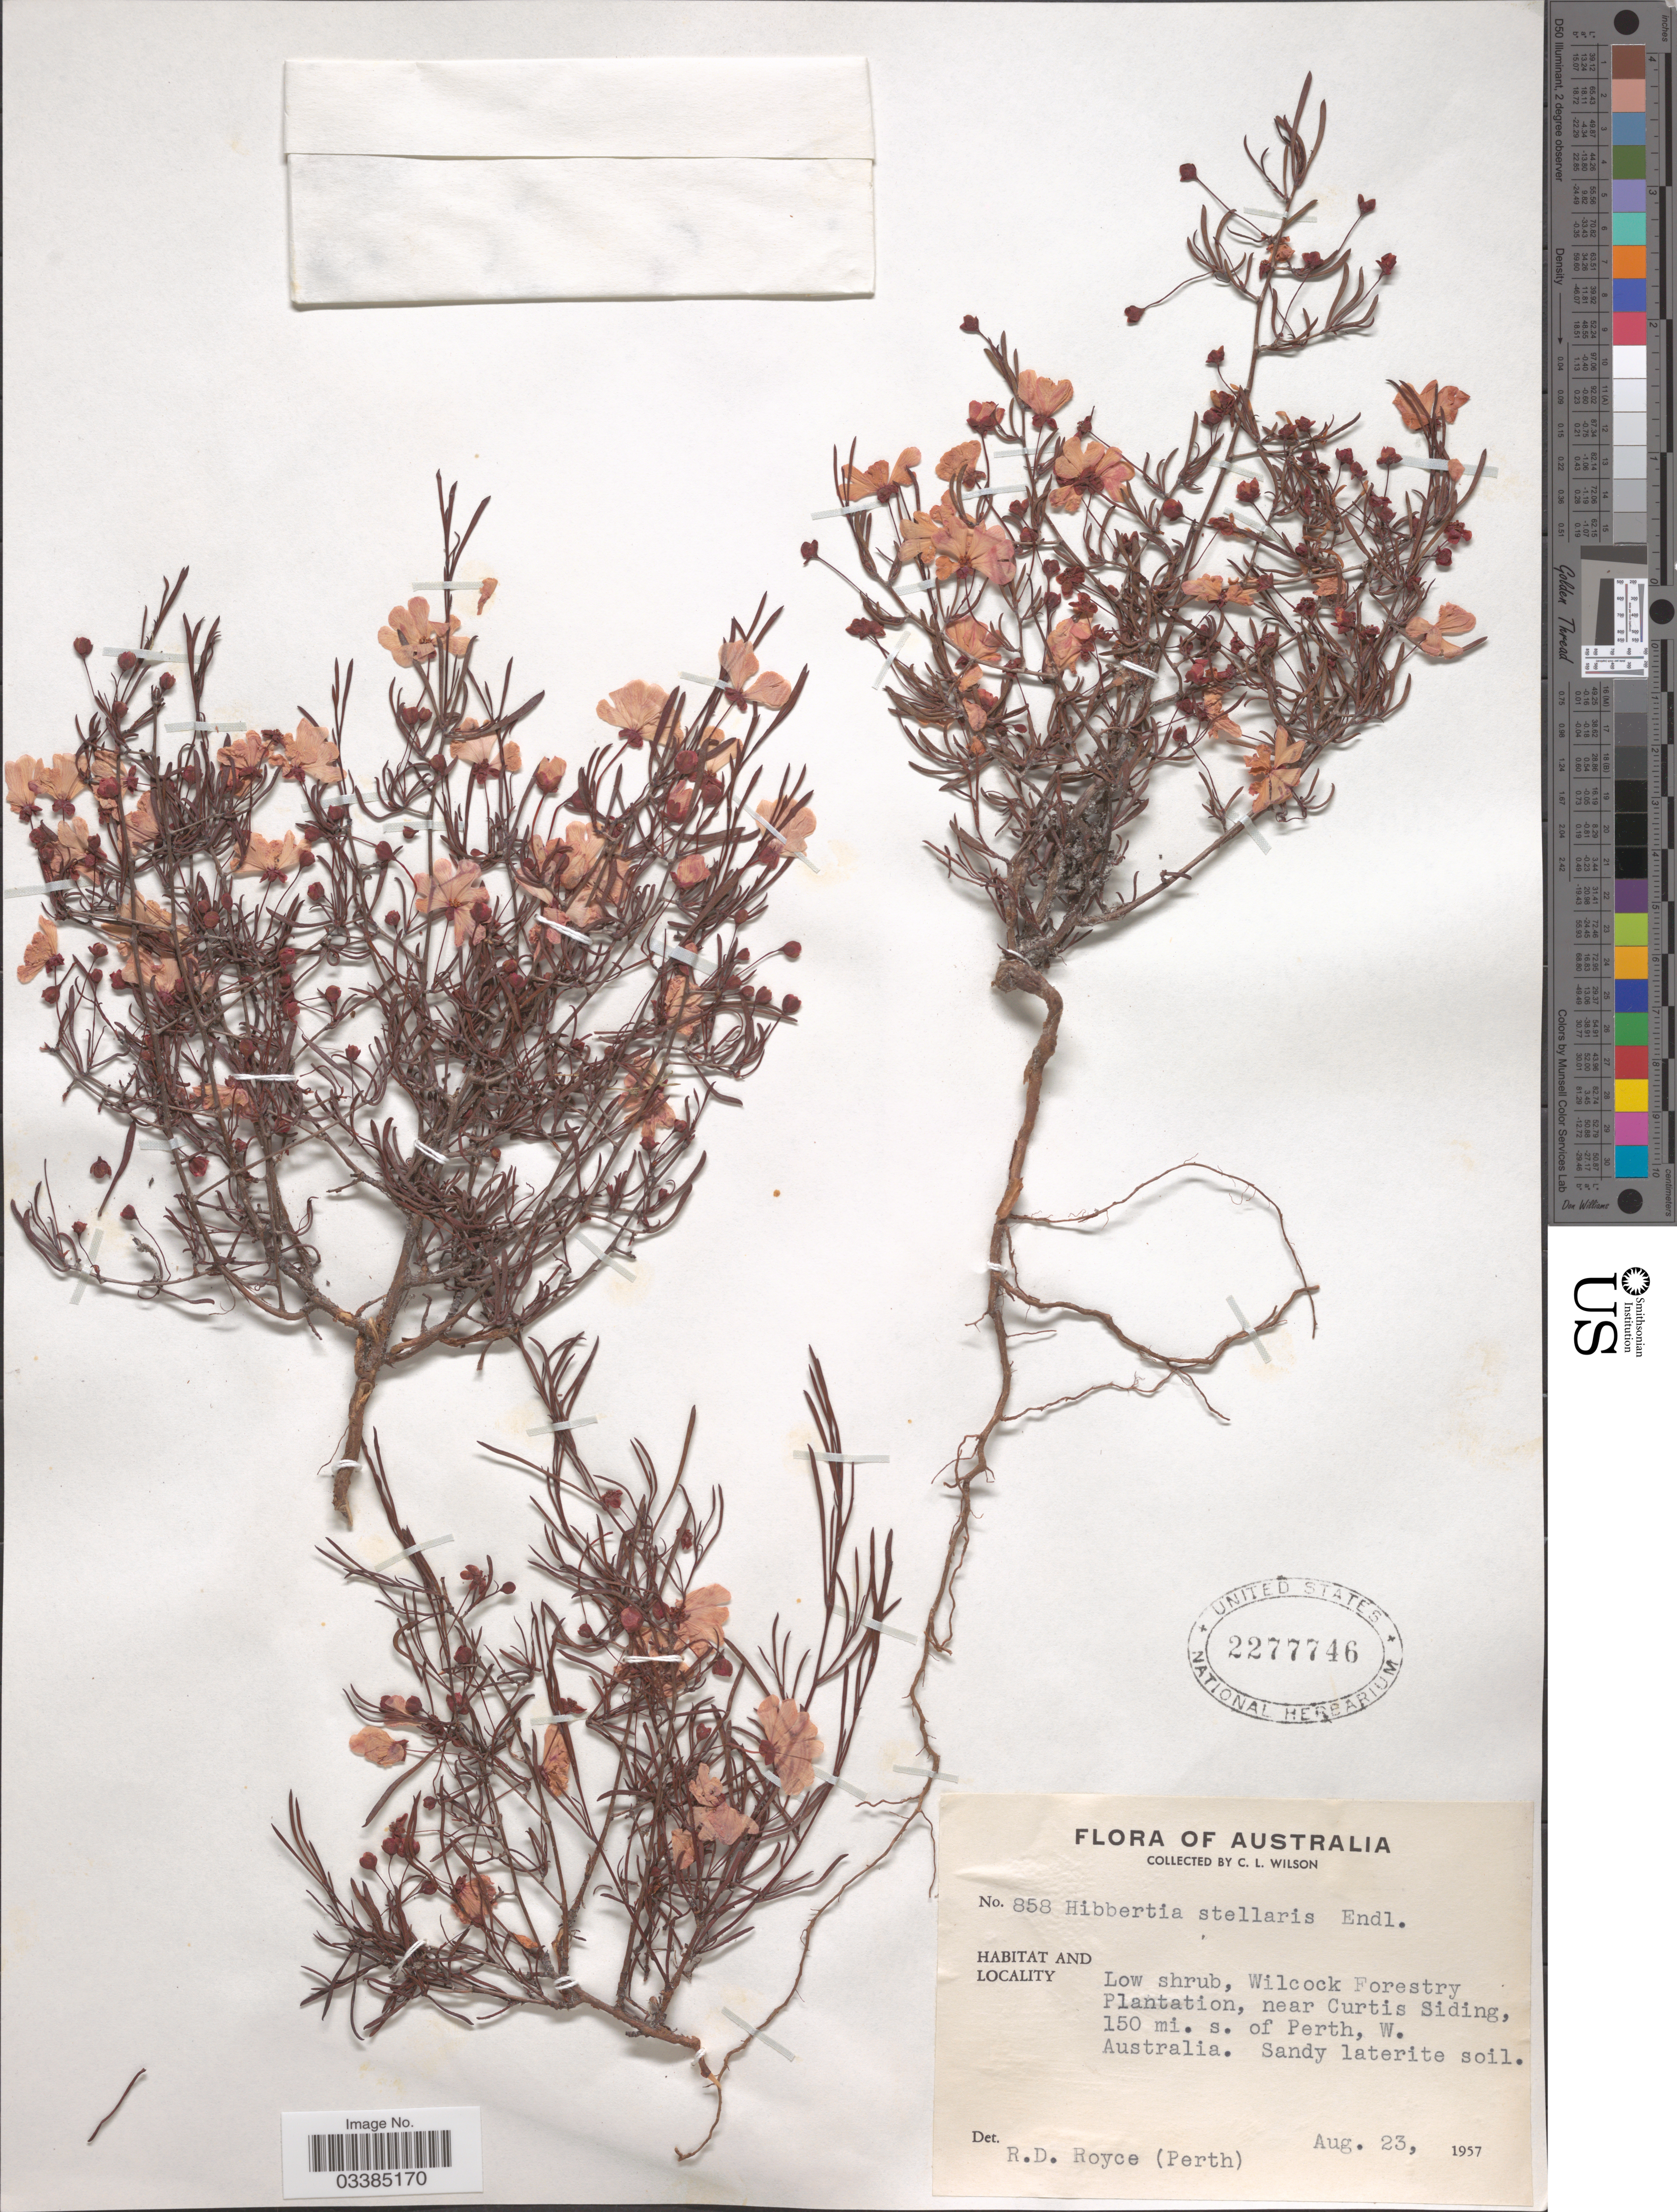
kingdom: Plantae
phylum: Tracheophyta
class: Magnoliopsida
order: Dilleniales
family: Dilleniaceae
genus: Hibbertia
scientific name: Hibbertia stellaris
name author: Endl.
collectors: C. L. Wilson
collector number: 858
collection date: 1957-08-23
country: Australia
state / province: Western Australia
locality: Wilcock Forestry Plantation, near Curtis Siding, 150 mi. s. of Perth, W. Australia.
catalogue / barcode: US 2277746